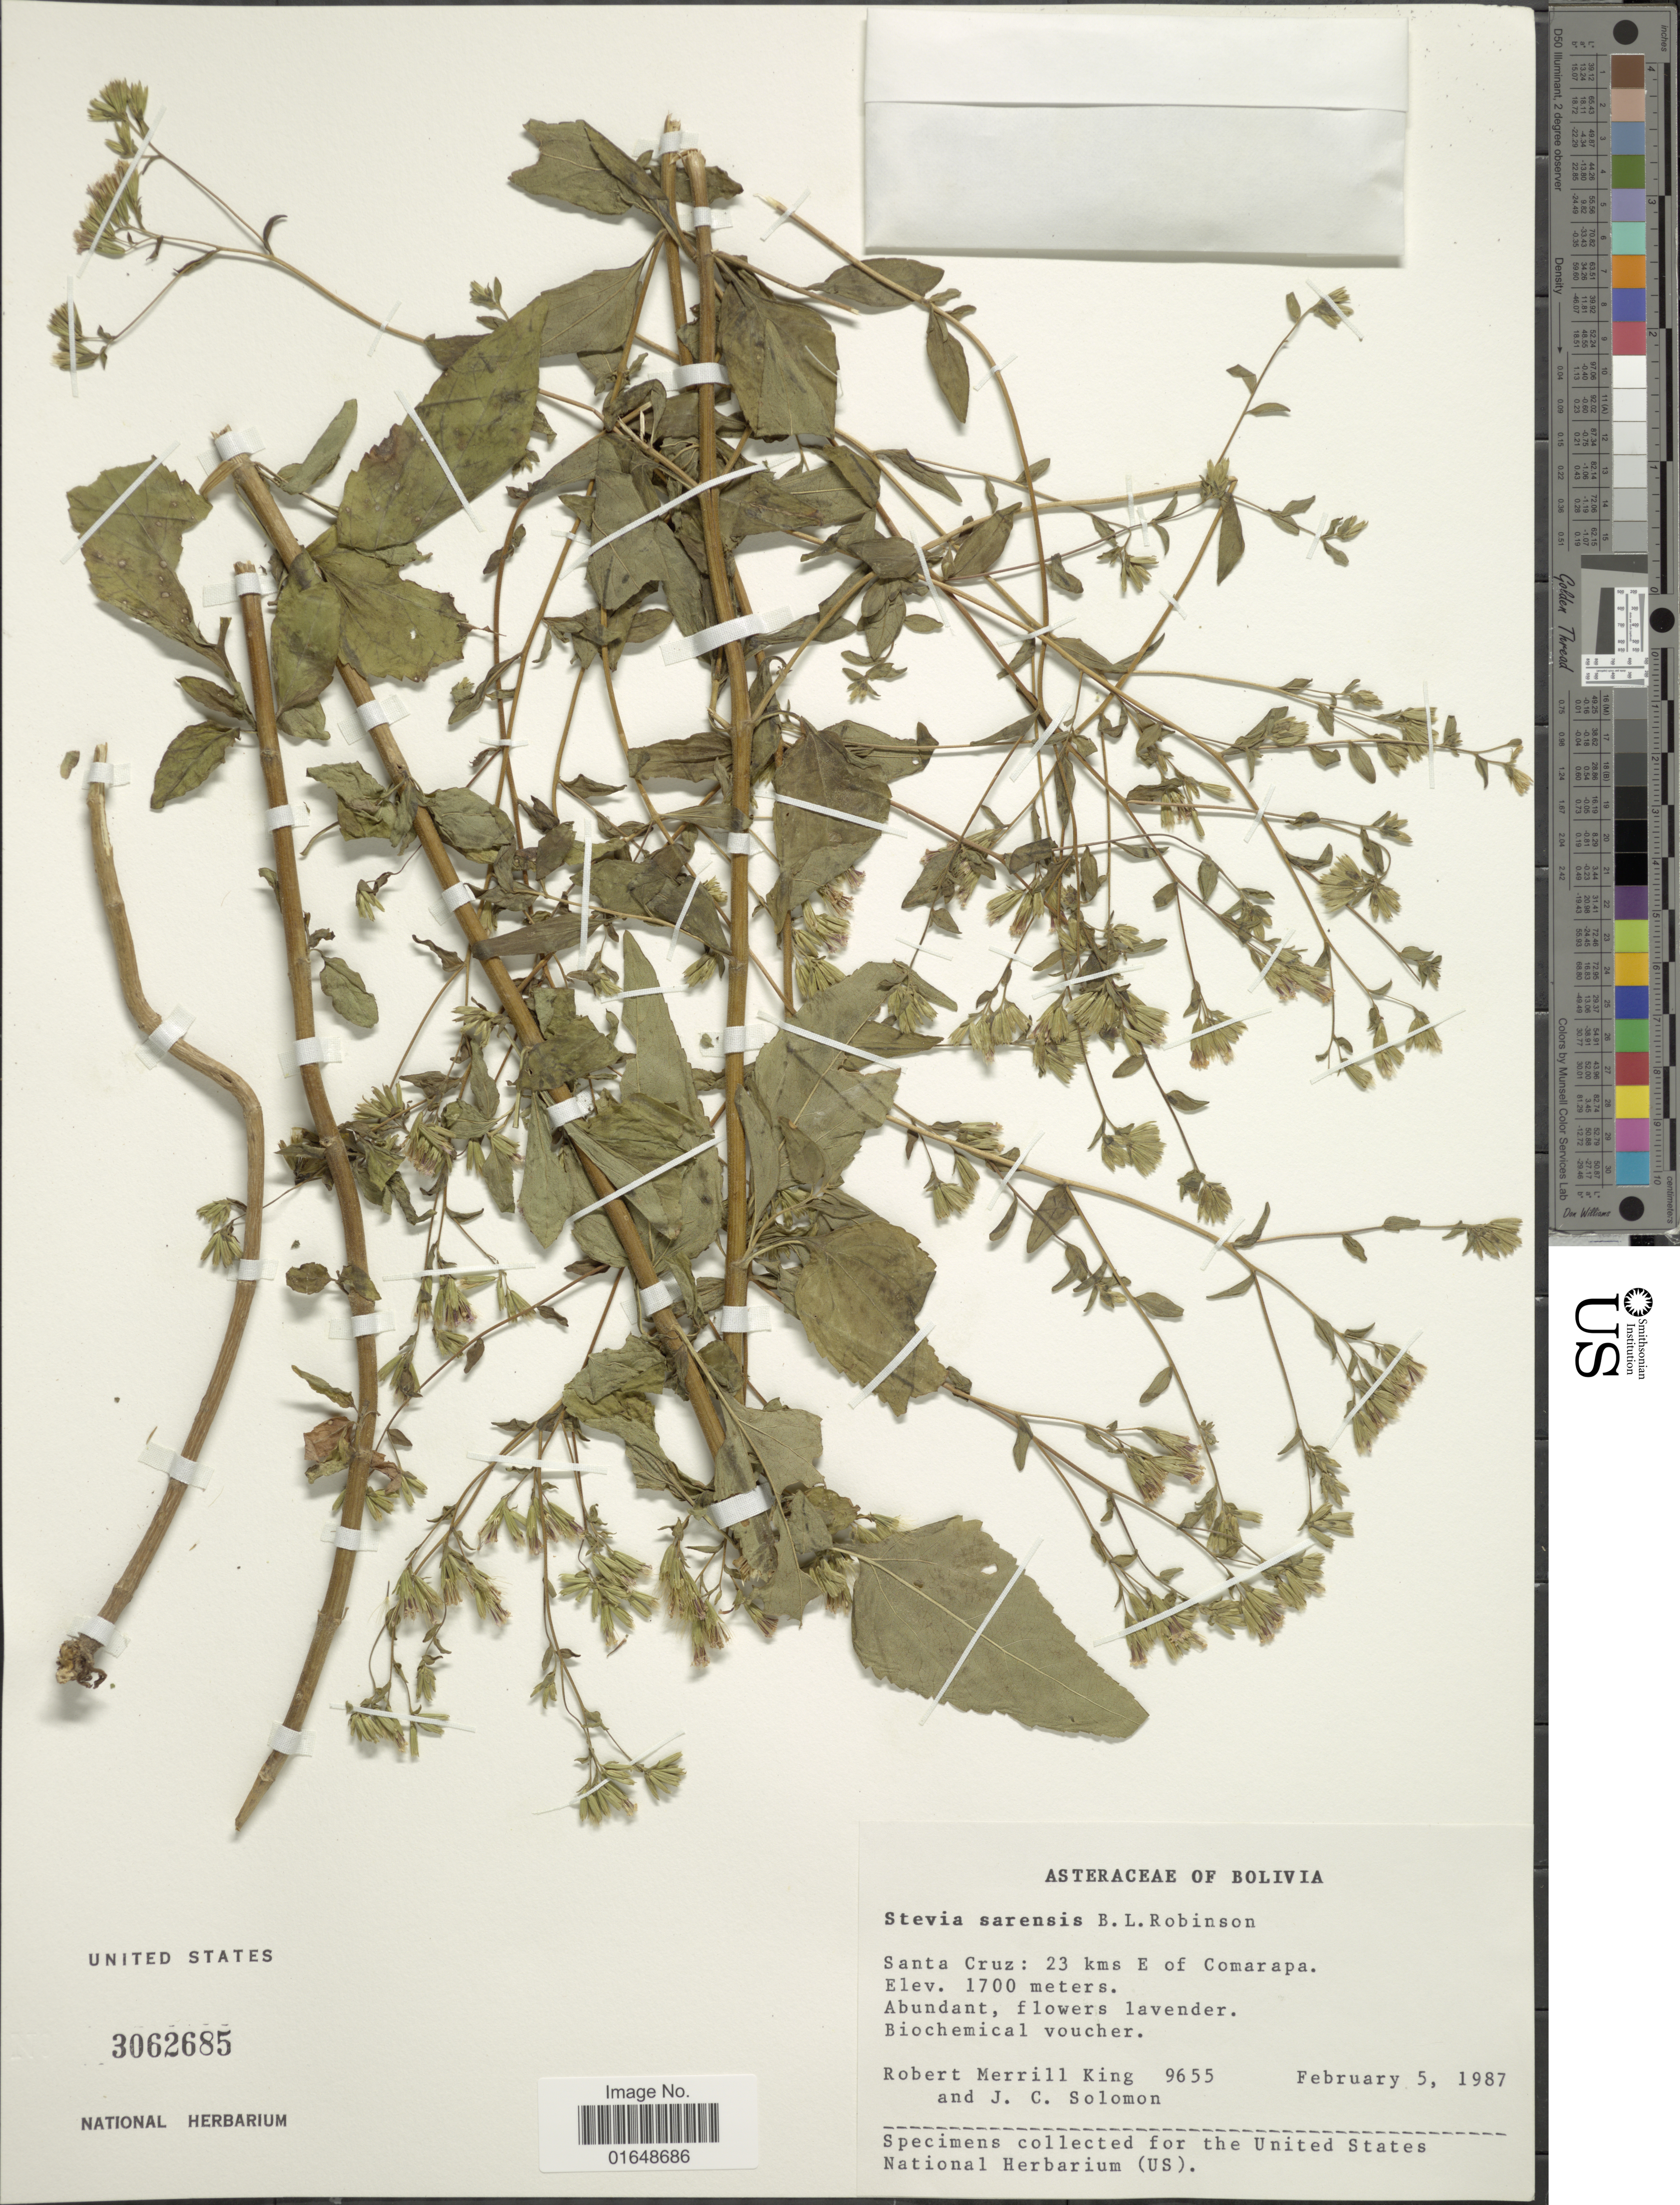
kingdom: Plantae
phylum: Tracheophyta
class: Magnoliopsida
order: Asterales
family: Asteraceae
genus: Stevia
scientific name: Stevia sarensis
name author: B.L. Rob.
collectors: R. M. King & J. C. Solomon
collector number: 9655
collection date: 1987-02-05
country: Bolivia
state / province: Santa Cruz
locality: Santa Cruz: 23 kms E of Comarapa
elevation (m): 1700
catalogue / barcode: US 3062685